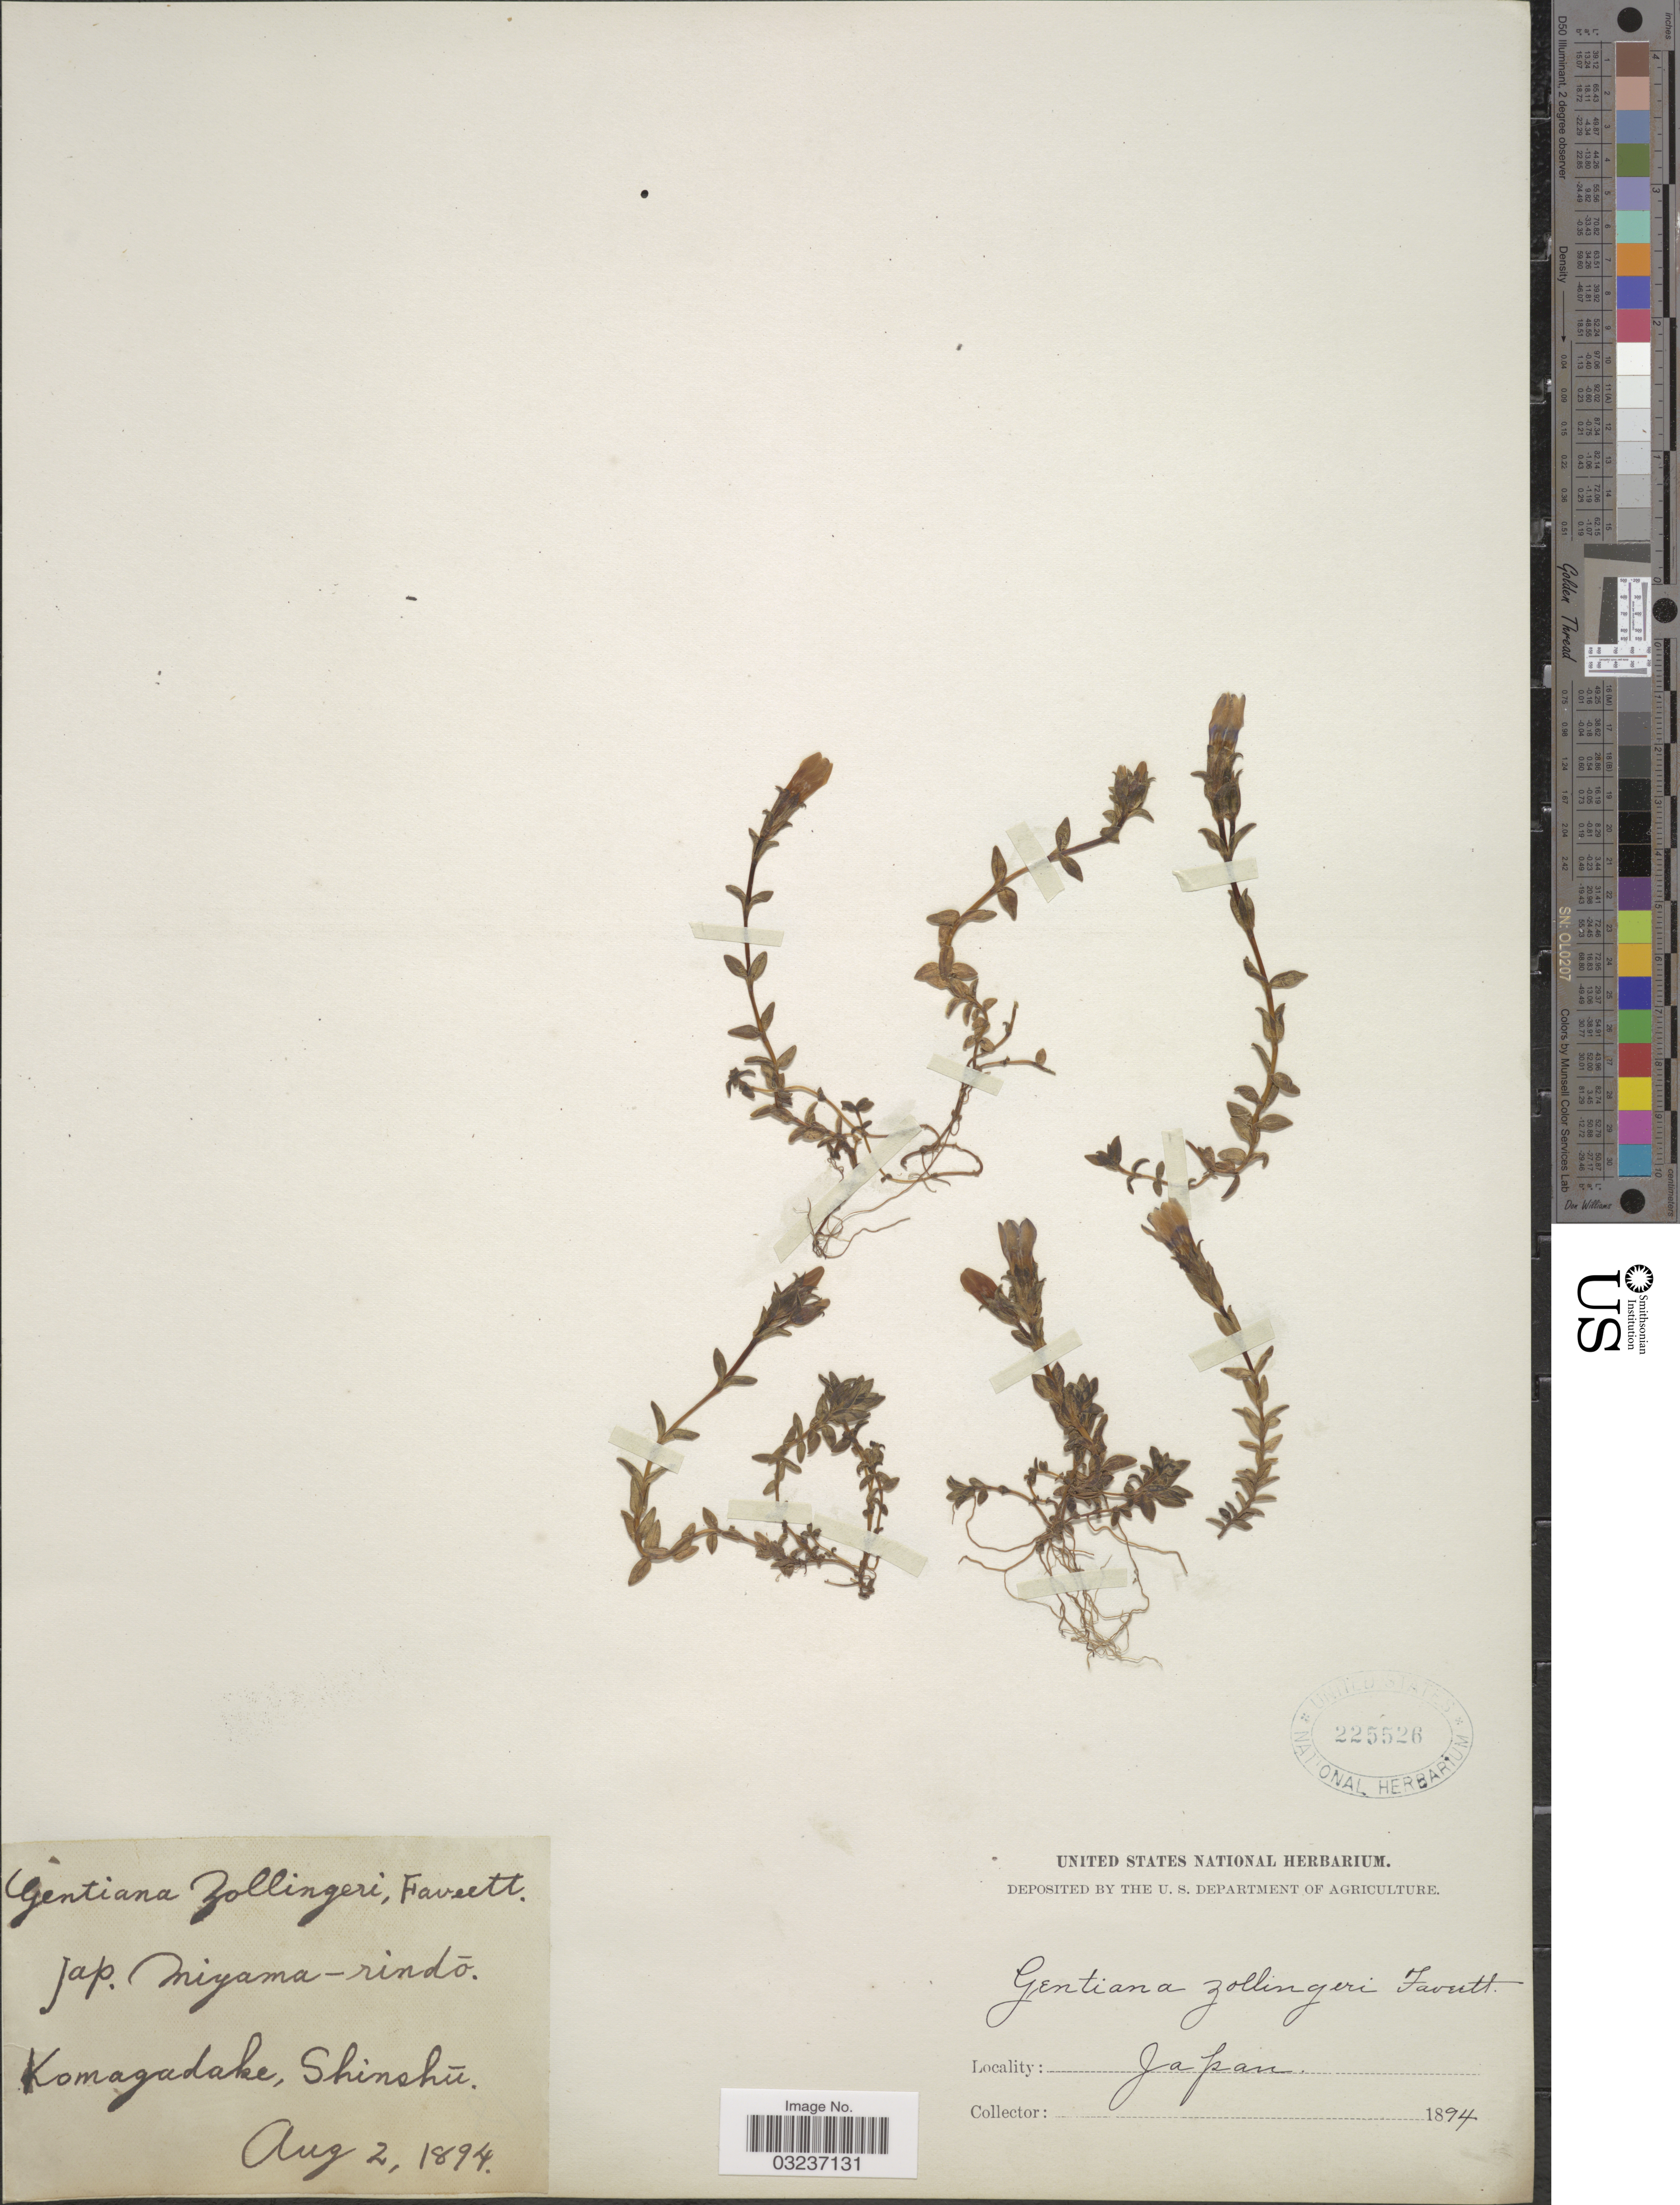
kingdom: Plantae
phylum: Tracheophyta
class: Magnoliopsida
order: Gentianales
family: Gentianaceae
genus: Gentiana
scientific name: Gentiana zollingeri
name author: Fawc.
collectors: ex herb. United States National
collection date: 1894-08-02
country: Japan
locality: Komagadake, Shinshū.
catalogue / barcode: US 225526